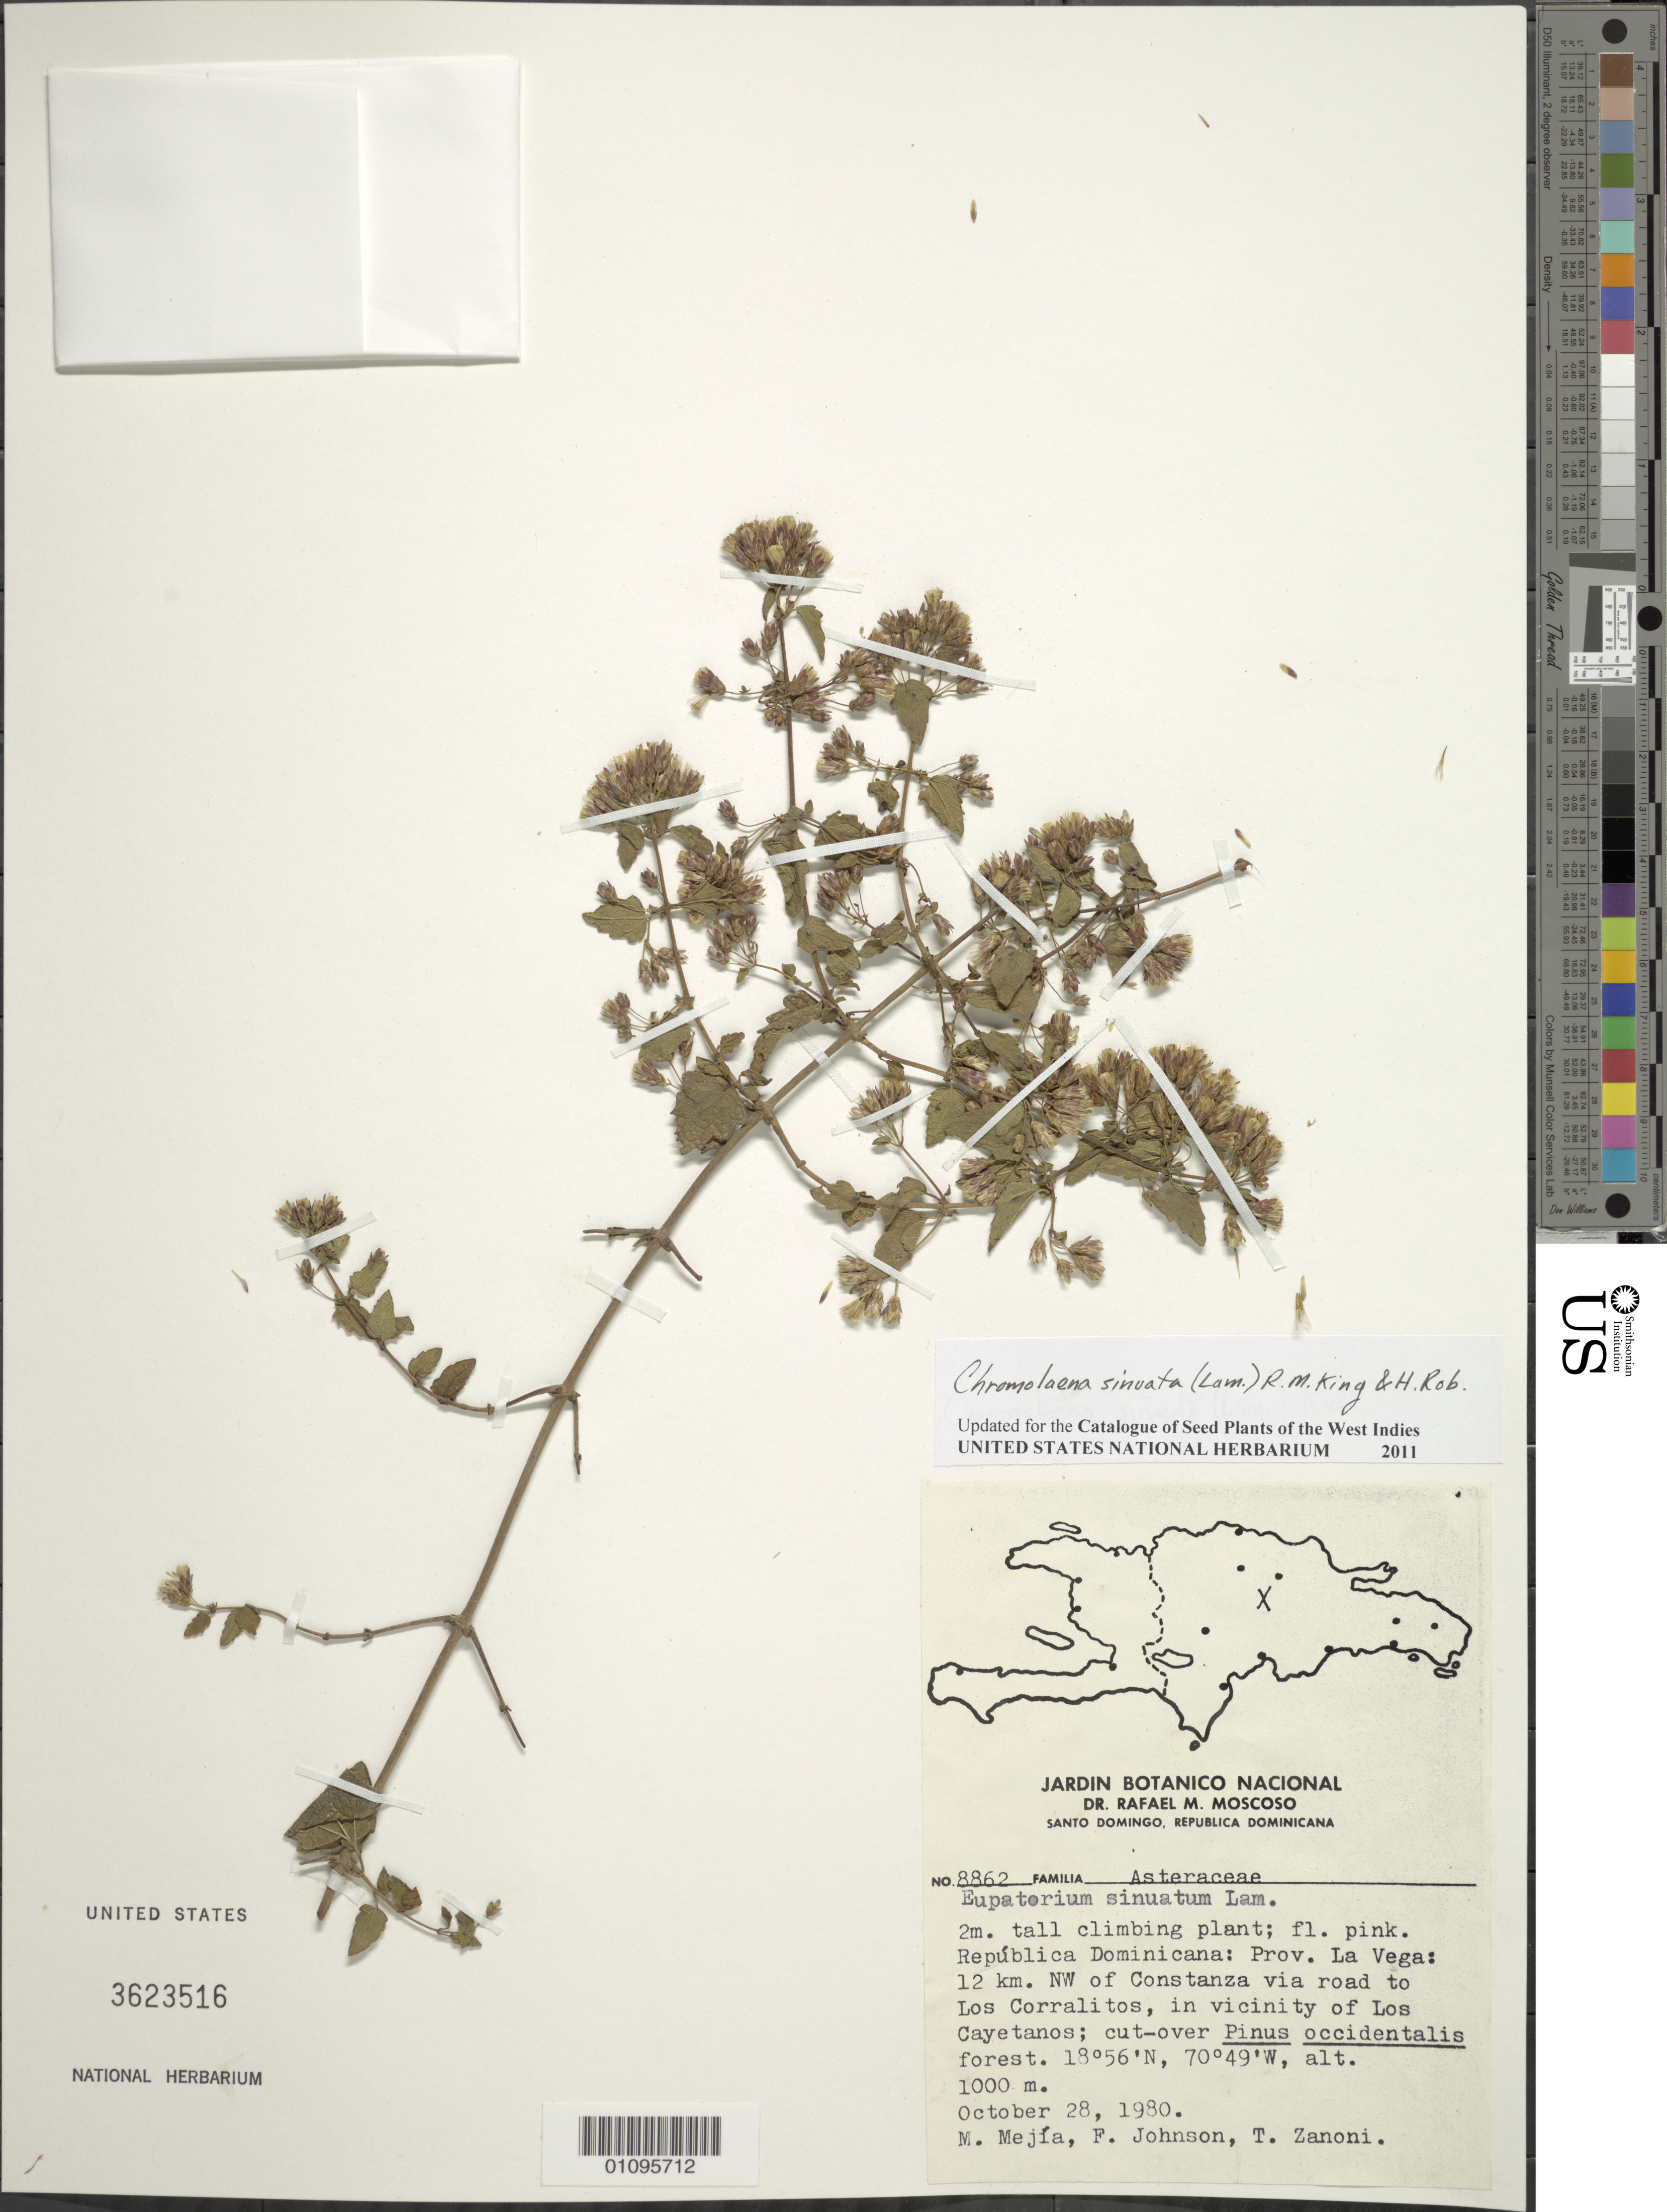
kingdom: Plantae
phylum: Tracheophyta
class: Magnoliopsida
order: Asterales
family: Asteraceae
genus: Chromolaena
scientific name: Chromolaena sinuata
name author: (Lam.) R.M. King & H. Rob.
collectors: M. Mejia, F. Johnson & T. A. Zanoni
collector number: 8862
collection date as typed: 28 Oct 1980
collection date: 1980-10-28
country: Dominican Republic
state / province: La Vega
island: Hispaniola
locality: Constanza, 12 km NW via road to Los Corralitos, in vicinity of Los Cayetanos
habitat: Cut-over Pinus occidentalis forest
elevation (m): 1000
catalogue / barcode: US 3623516